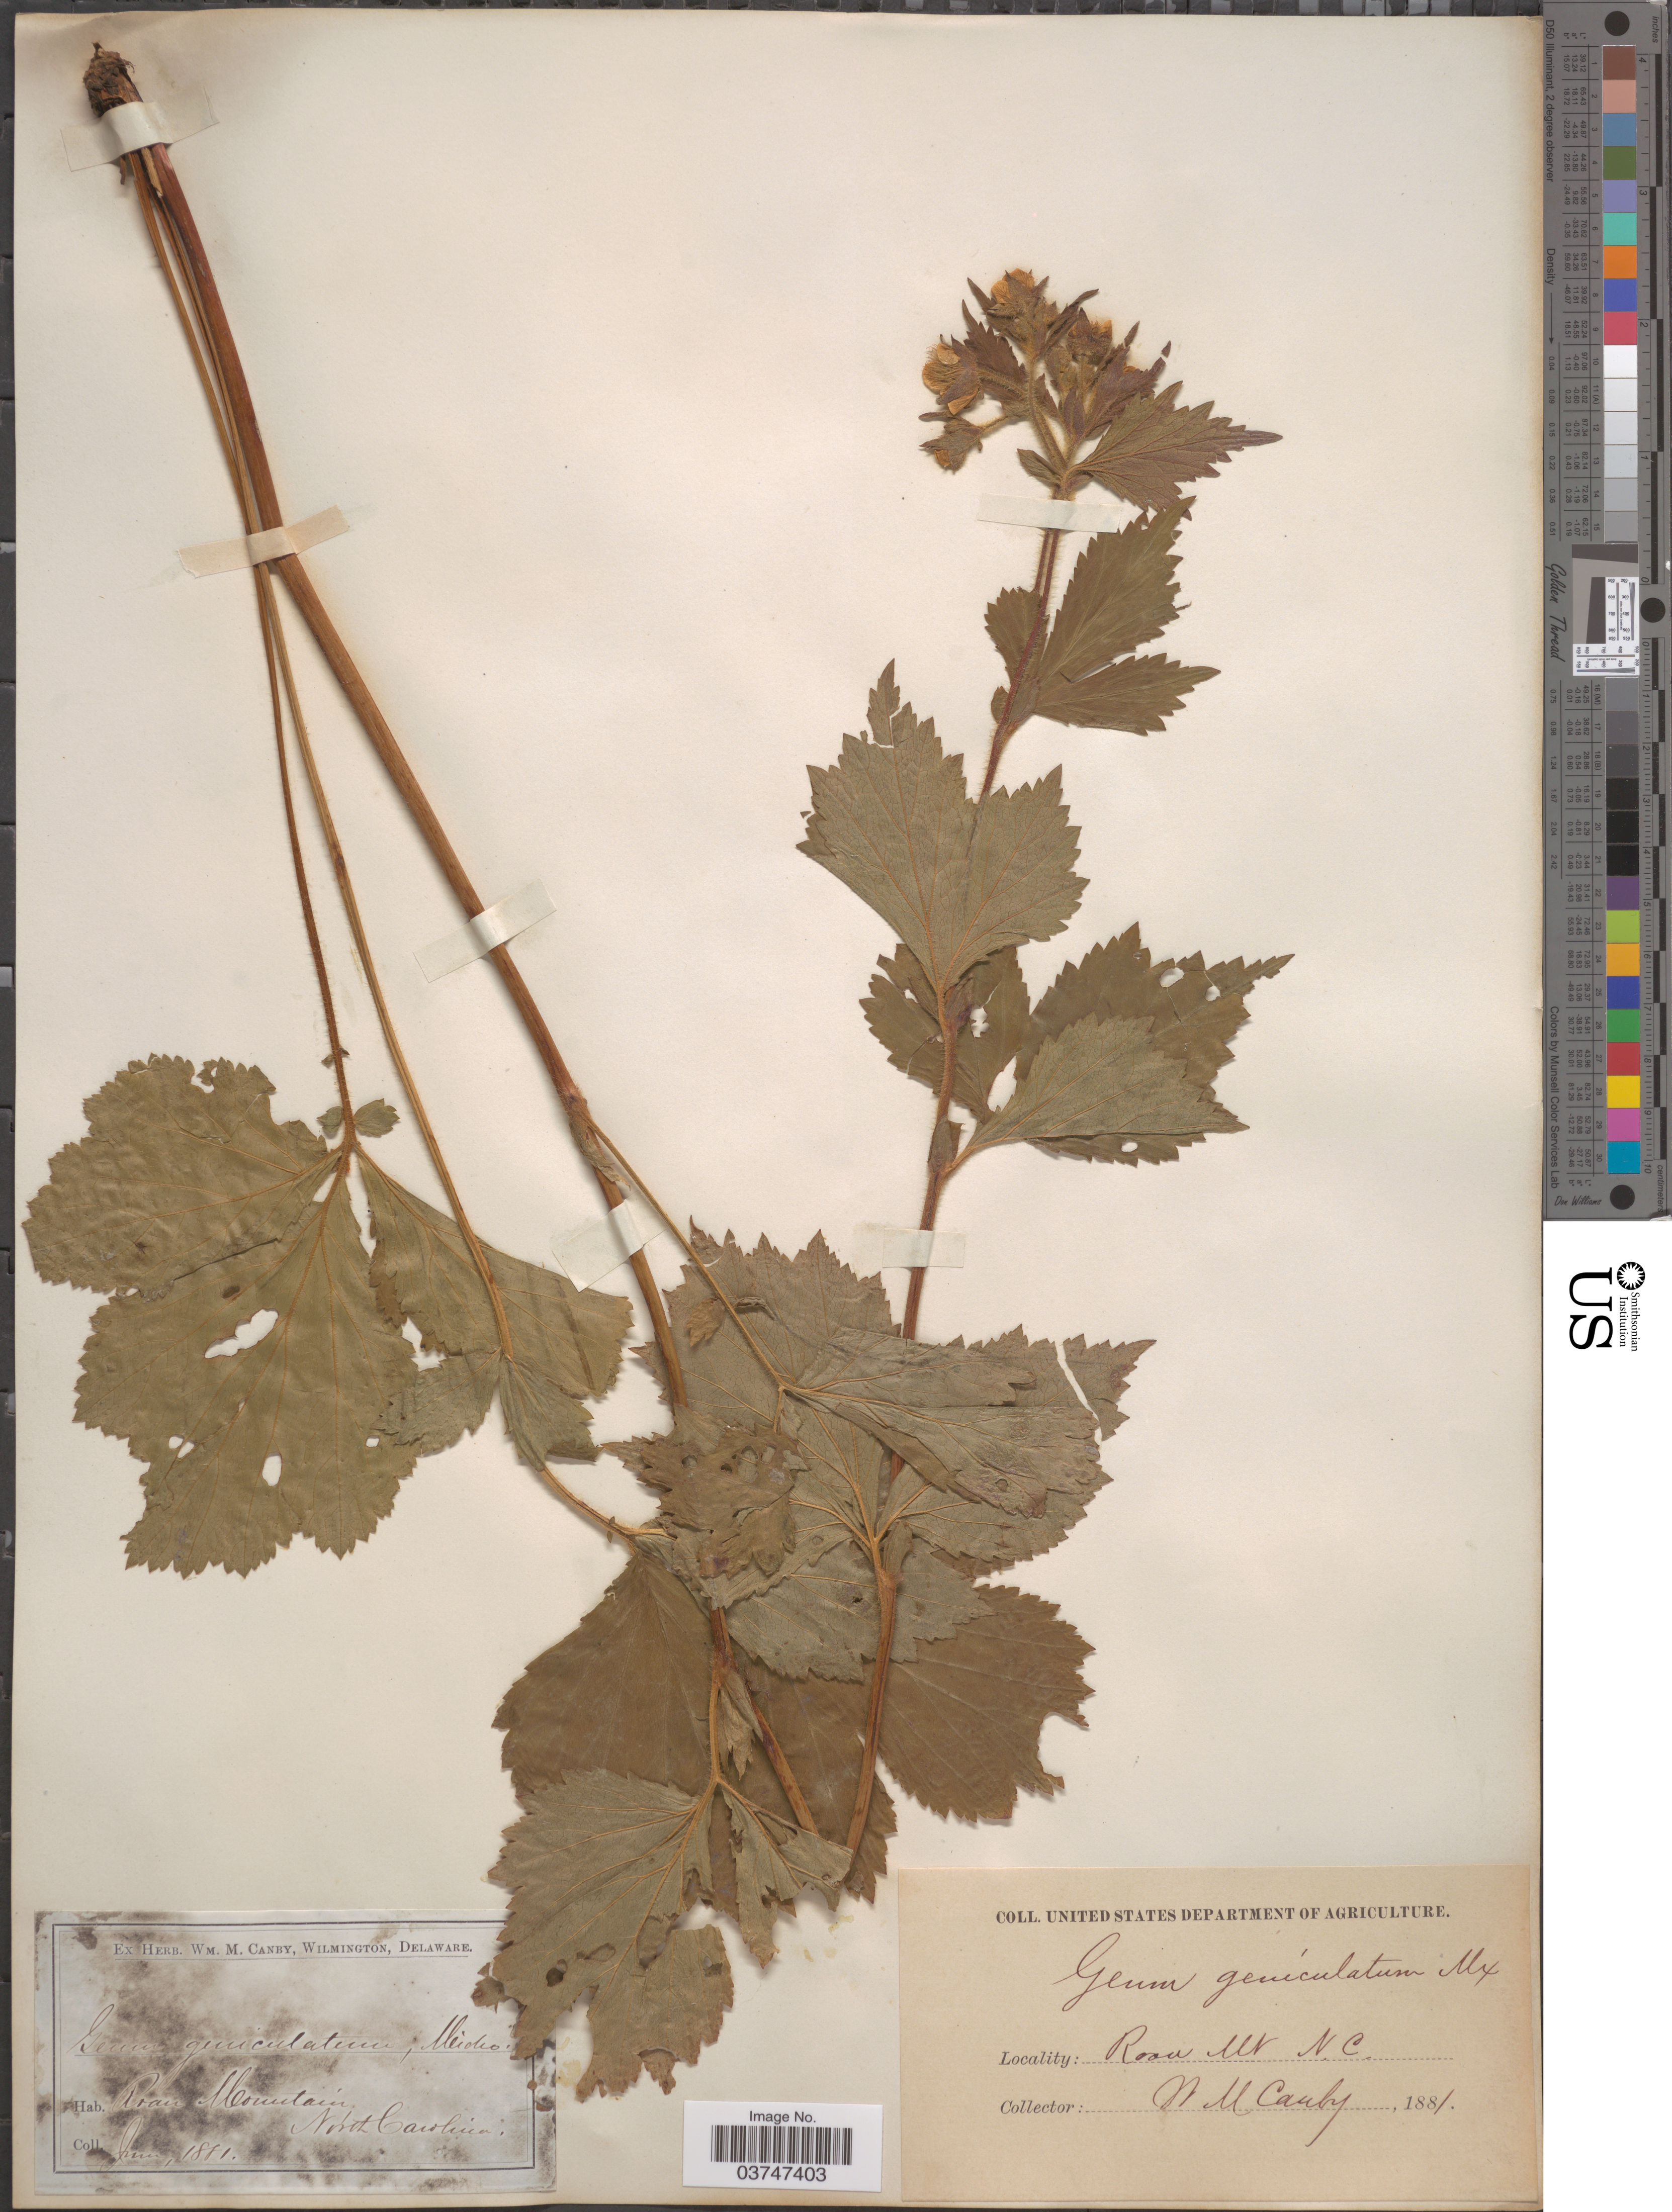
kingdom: Plantae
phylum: Tracheophyta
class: Magnoliopsida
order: Rosales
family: Rosaceae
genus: Geum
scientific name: Geum geniculatum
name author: Michx.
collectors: W. M. Canby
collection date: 1881-06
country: United States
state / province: North Carolina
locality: Roan Mt.